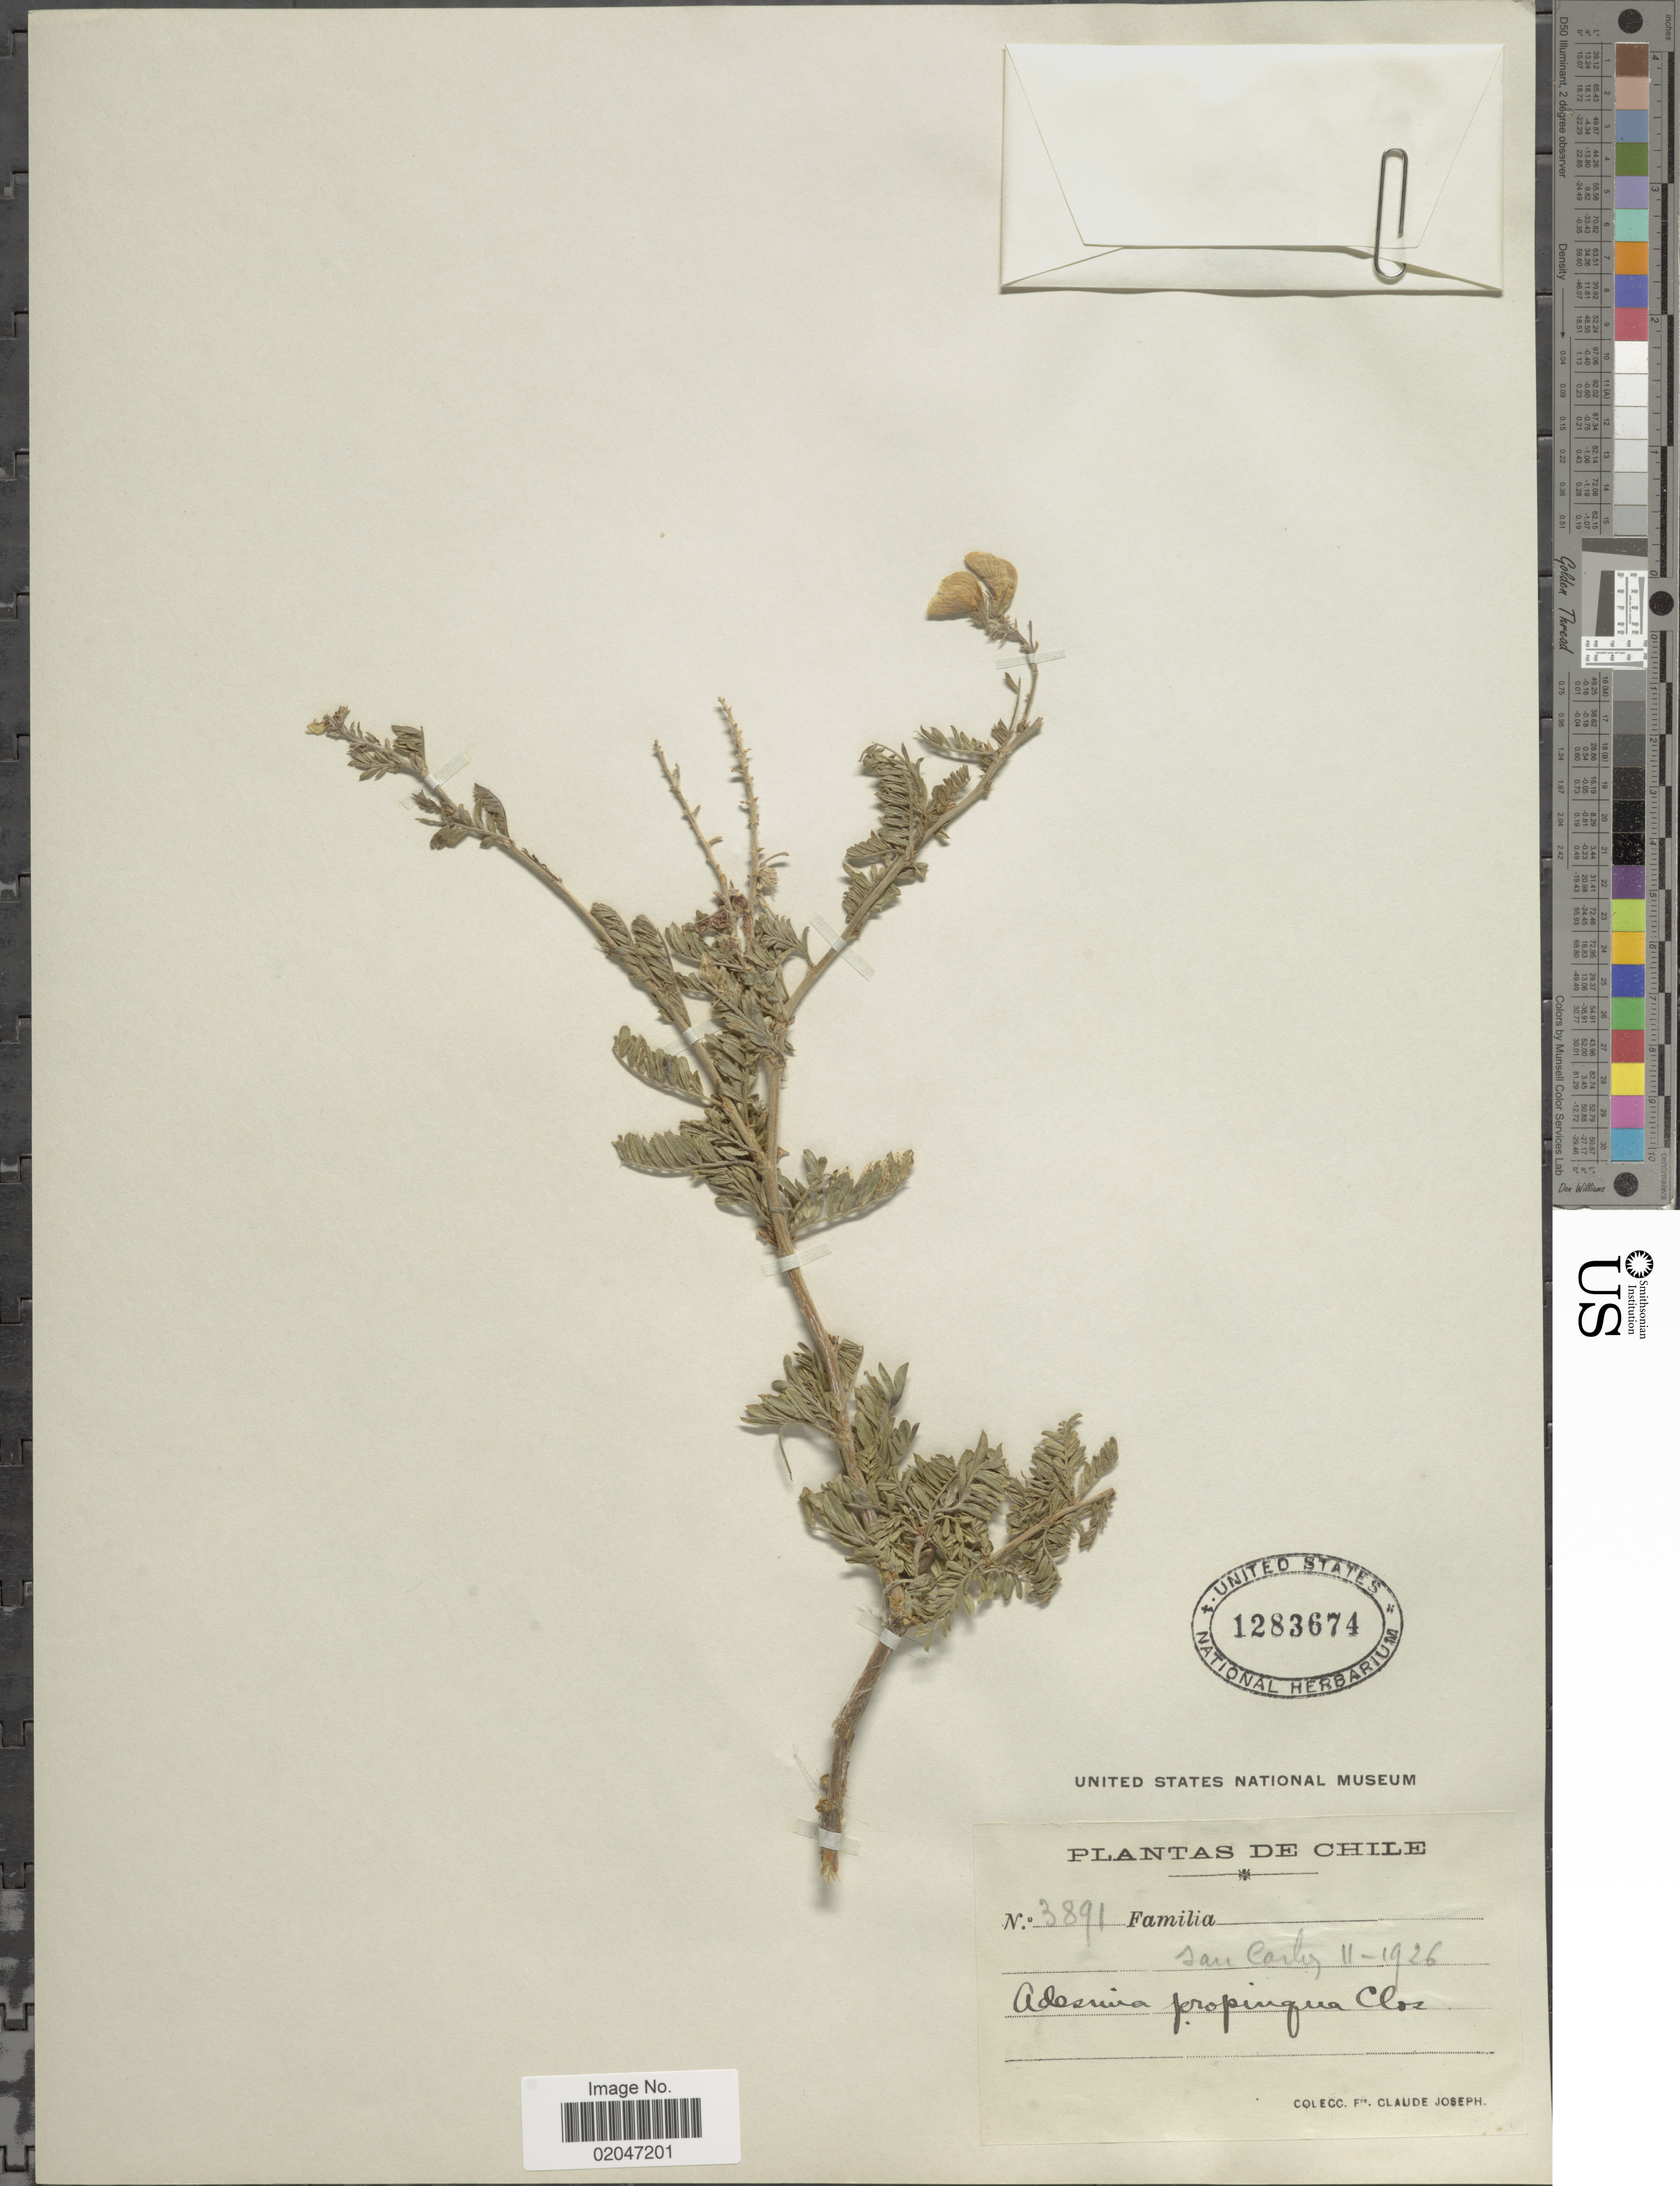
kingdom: Plantae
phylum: Tracheophyta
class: Magnoliopsida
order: Fabales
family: Fabaceae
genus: Adesmia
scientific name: Adesmia propinqua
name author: Clos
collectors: Bro. Claude-Joseph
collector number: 3891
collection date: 1926-02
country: Chile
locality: San Carlos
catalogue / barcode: US 1283674